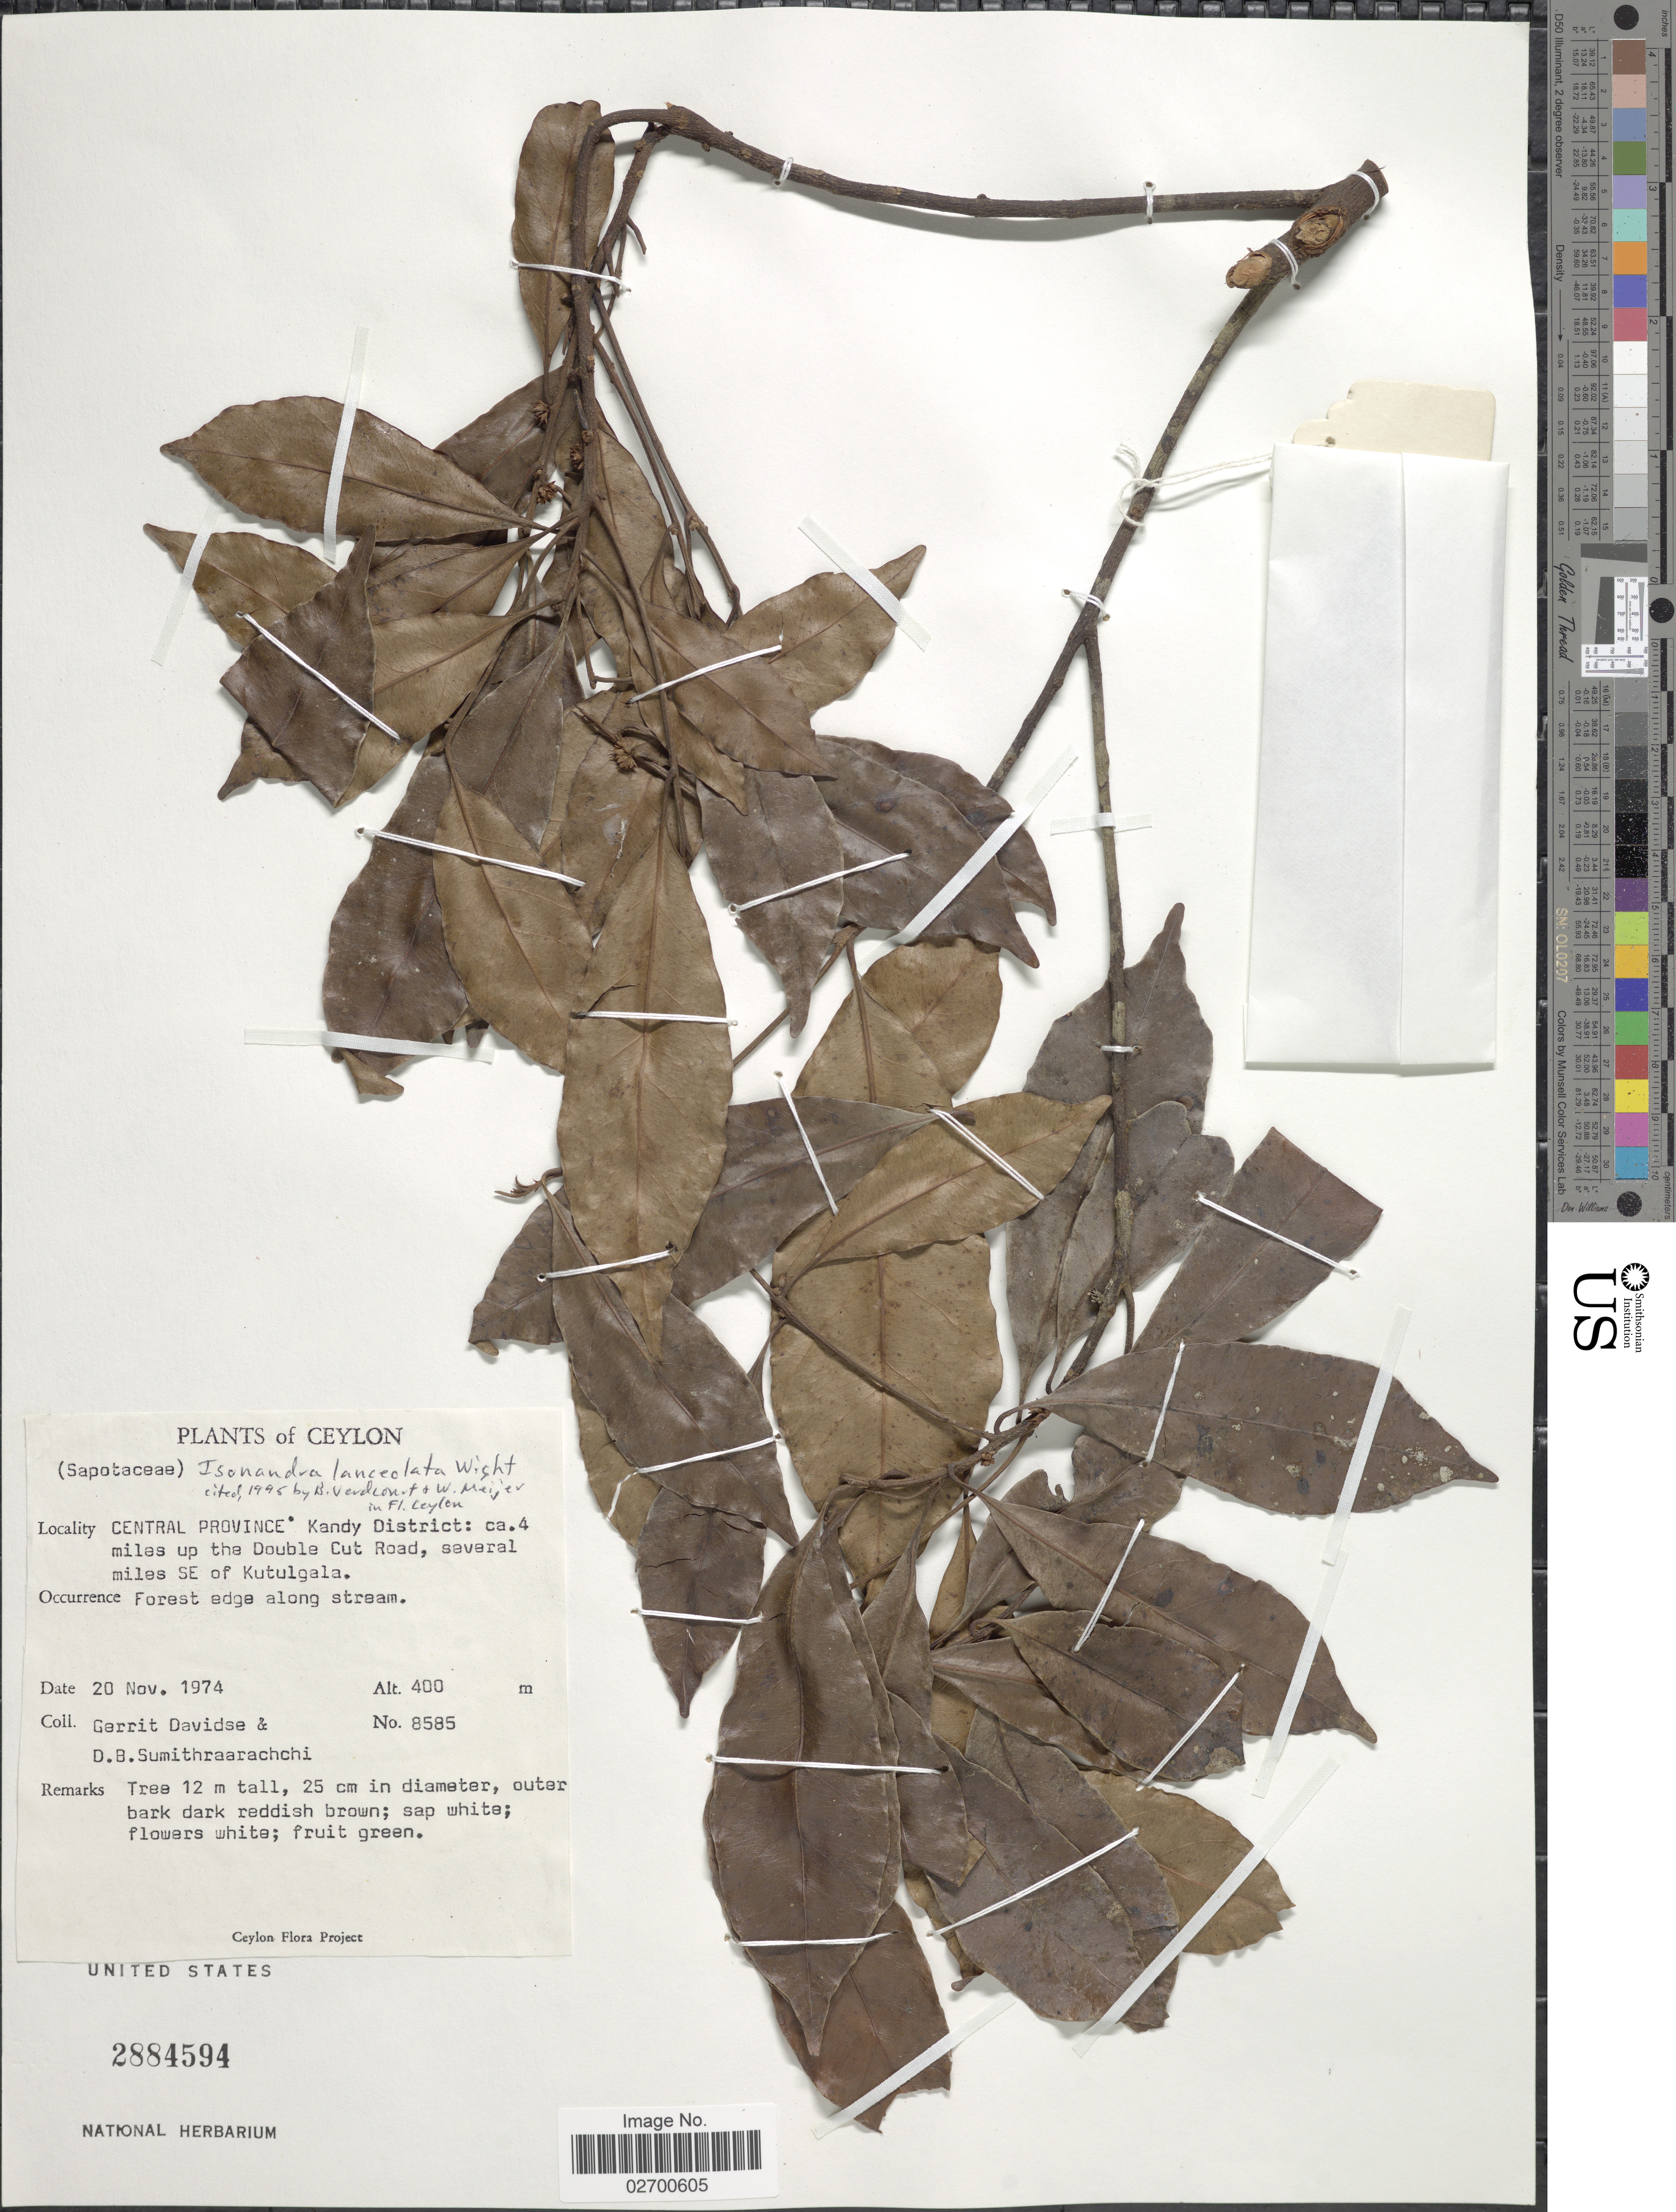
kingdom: Plantae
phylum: Tracheophyta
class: Magnoliopsida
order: Ericales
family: Sapotaceae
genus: Isonandra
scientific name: Isonandra lanceolata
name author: Wight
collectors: G. Davidse & D. B. Sumithraarachchi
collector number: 8585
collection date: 1974-11-20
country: Sri Lanka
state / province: Central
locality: Central Province, Kandy District: ca. 4 miles up the Double Cut Road, several miles SE of Kutulgala. Ceylon.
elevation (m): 400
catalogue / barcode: US 2884594